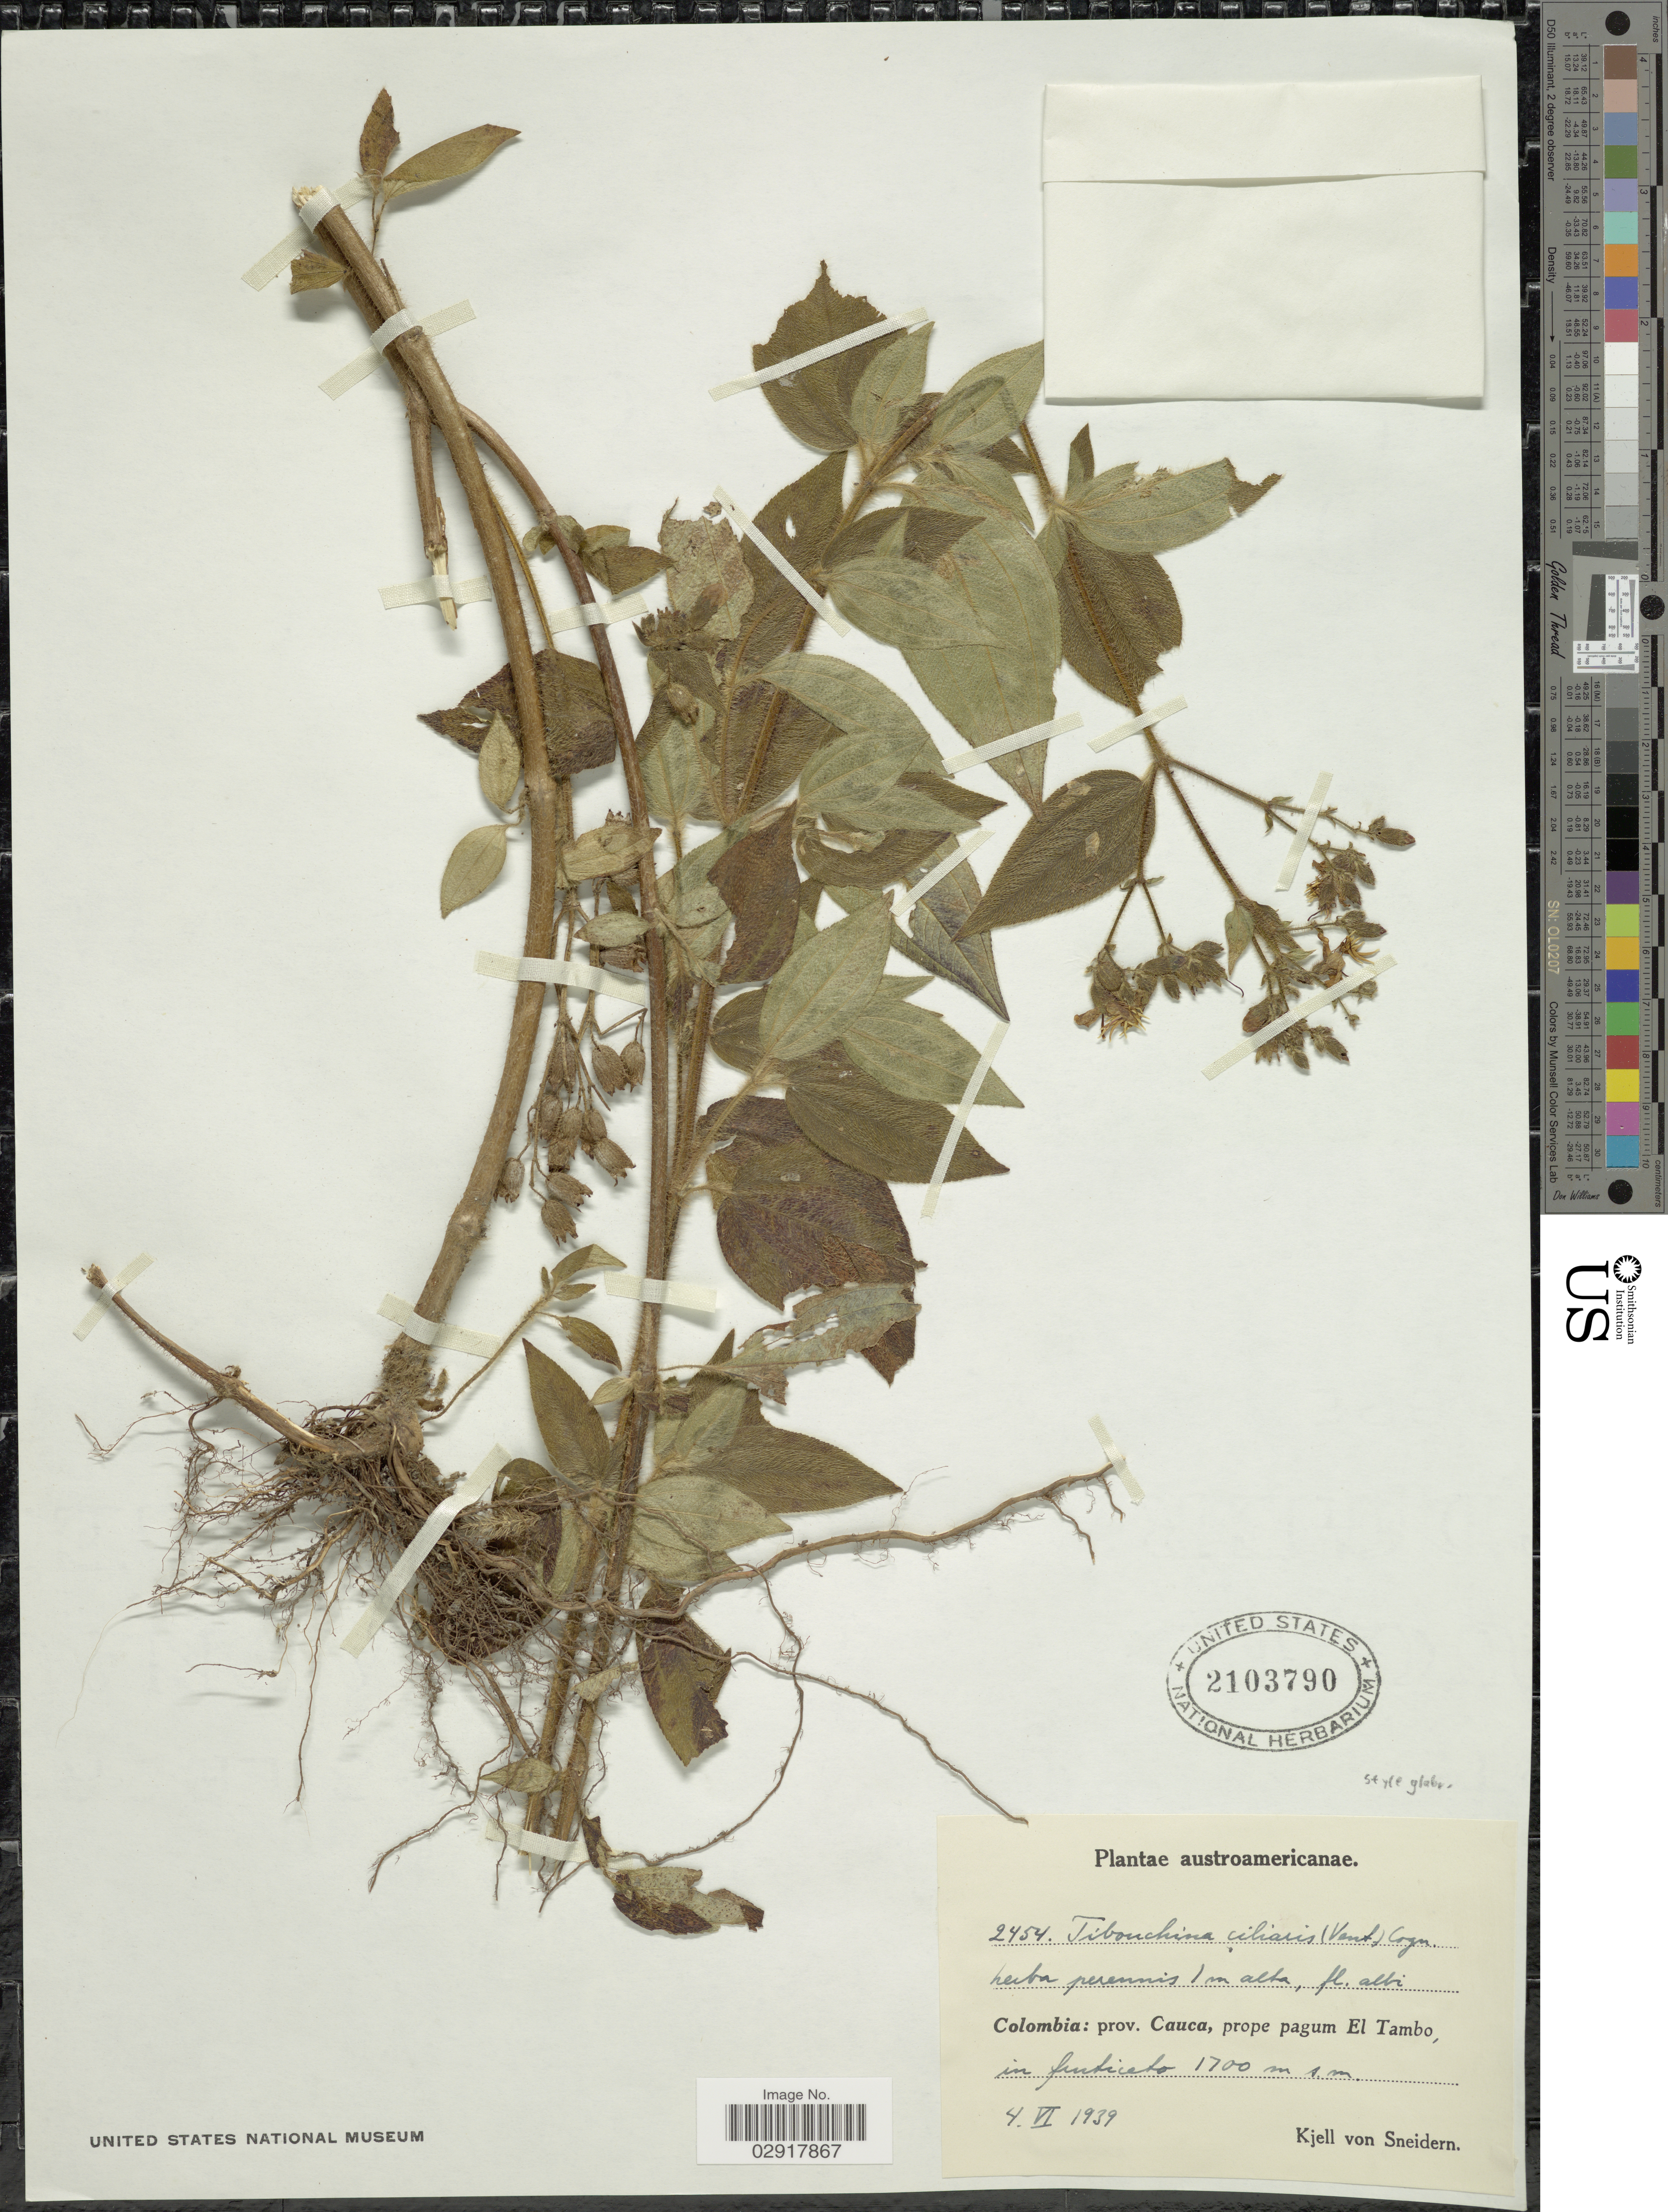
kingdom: Plantae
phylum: Tracheophyta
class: Magnoliopsida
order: Myrtales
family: Melastomataceae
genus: Chaetogastra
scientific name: Chaetogastra ciliaris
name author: (Vent.) DC.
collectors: K. von Sneidern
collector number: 2454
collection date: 1939-06-04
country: Colombia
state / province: Cauca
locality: Austroamericanae. Prov. Cauca, prope pagum El Tambo, in fruticeto.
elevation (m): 1700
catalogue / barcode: US 2103790